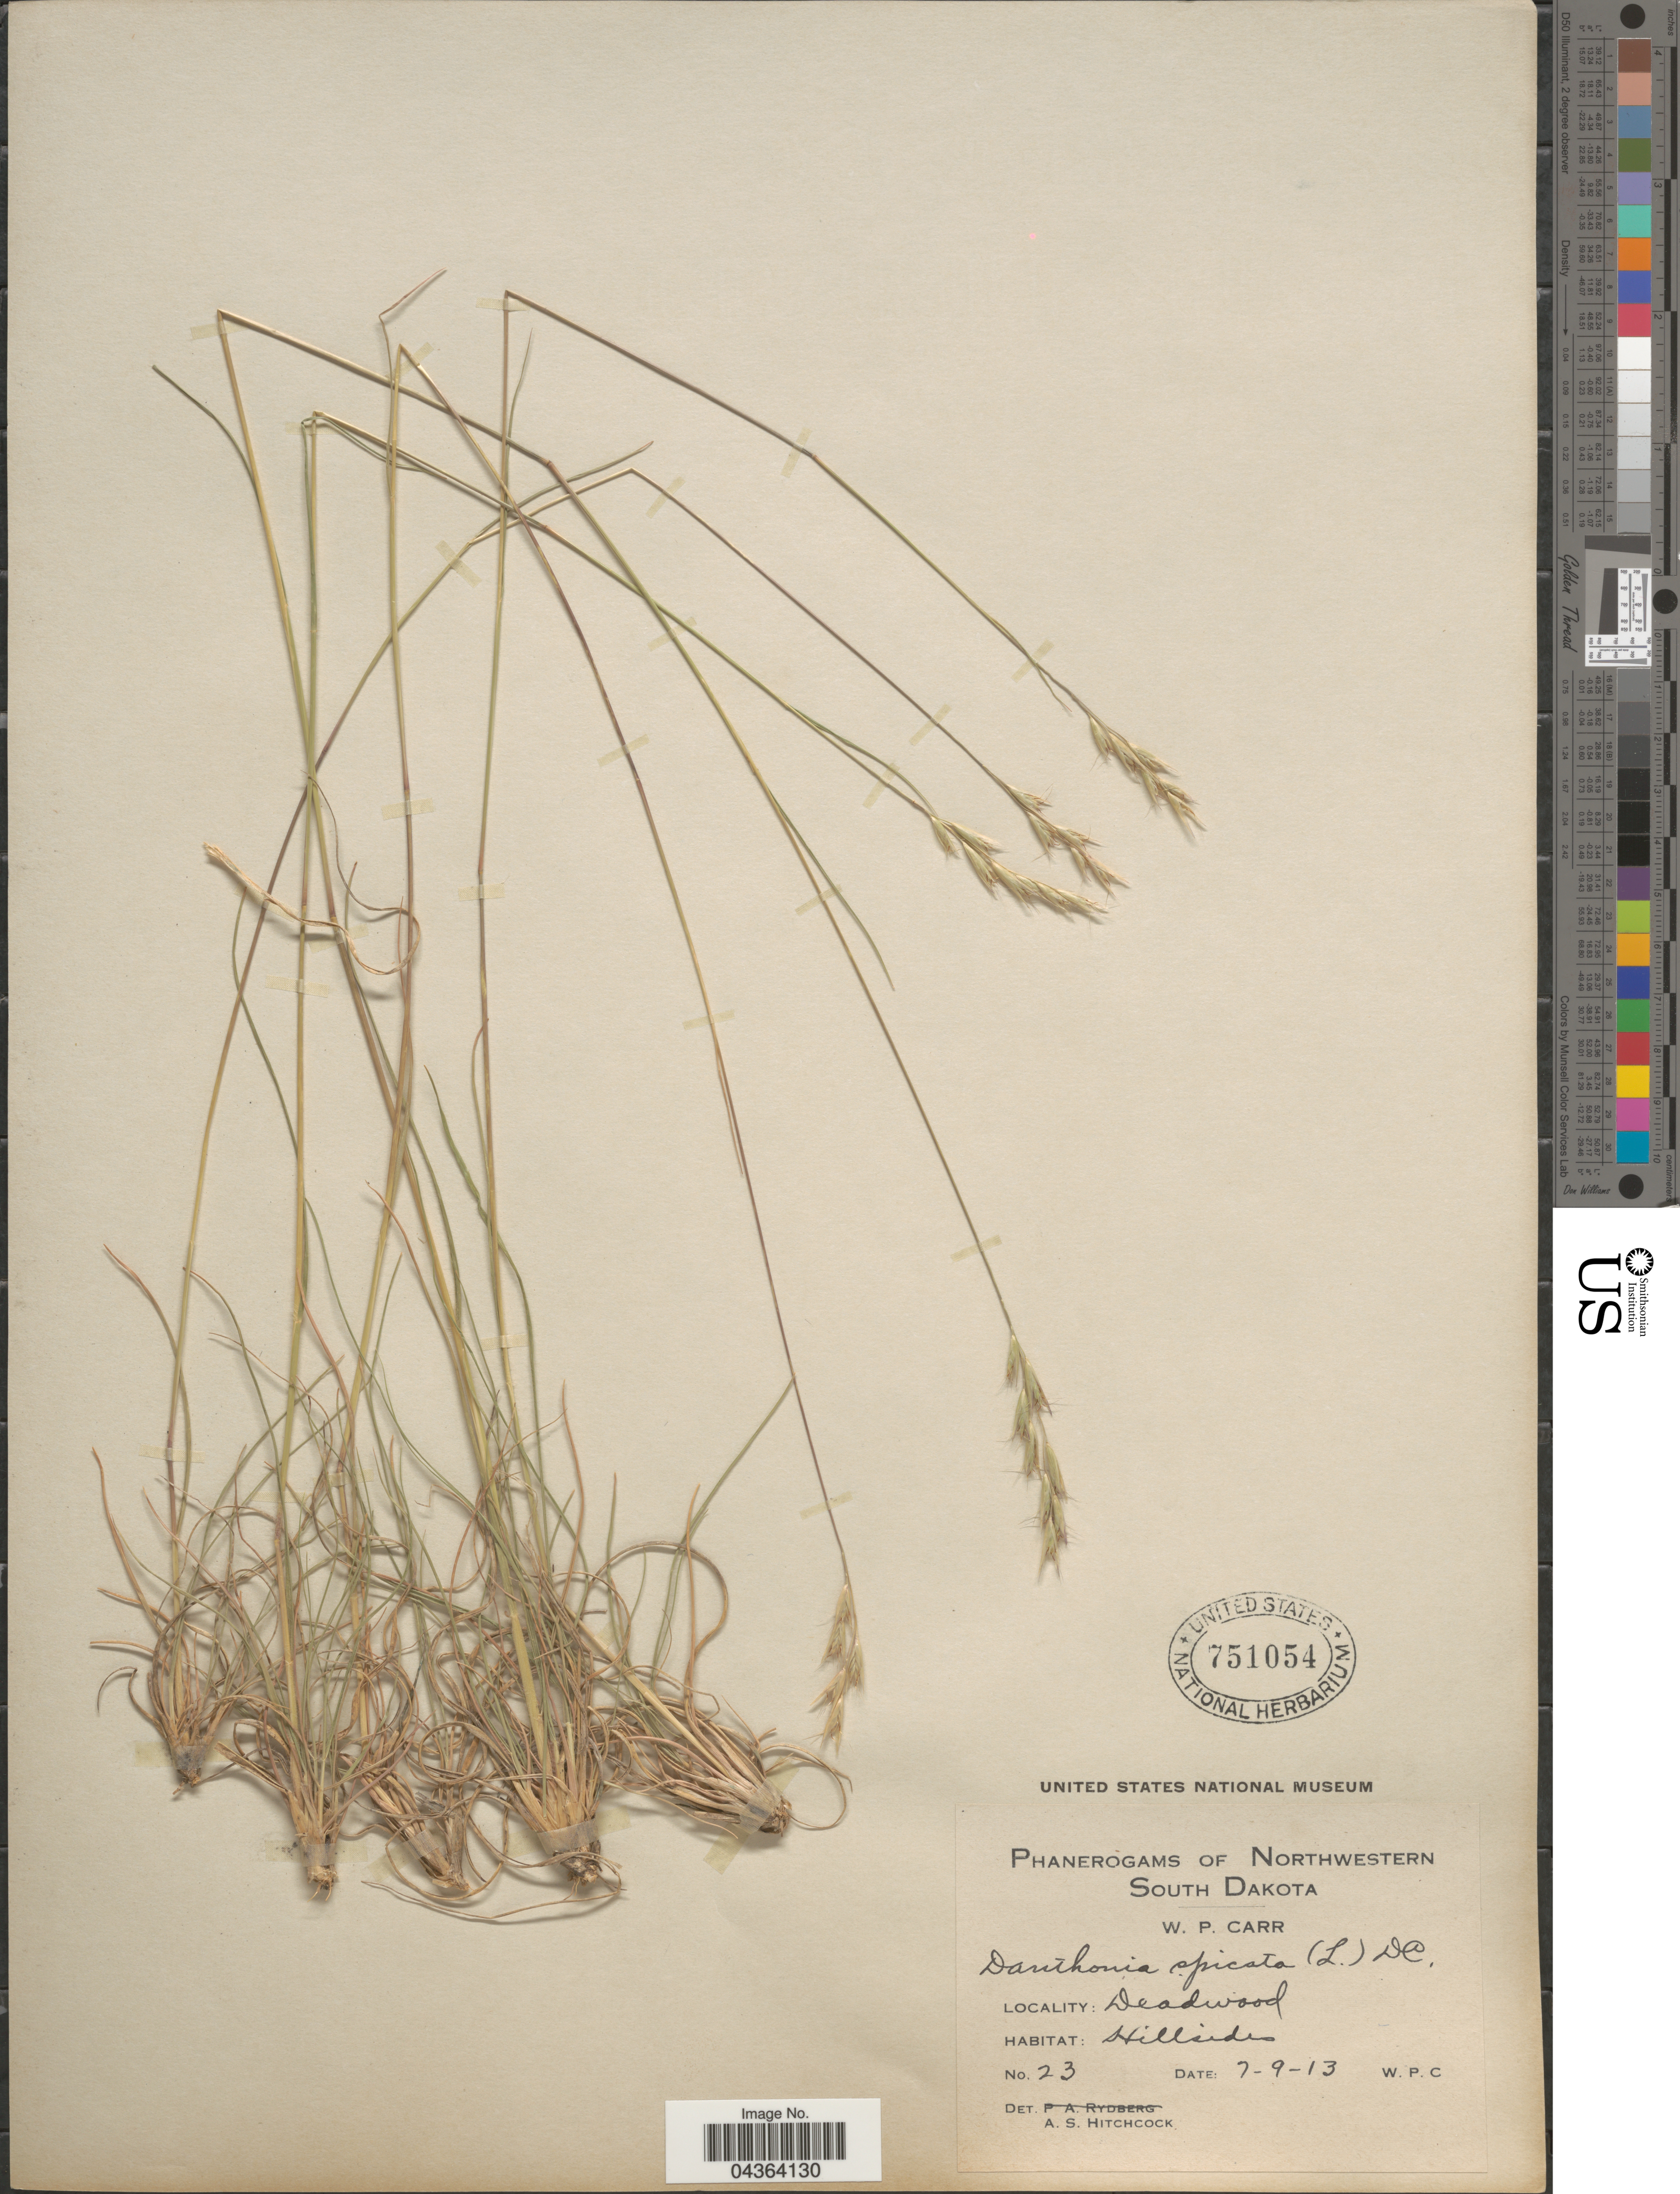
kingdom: Plantae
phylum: Tracheophyta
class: Liliopsida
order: Poales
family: Poaceae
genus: Danthonia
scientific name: Danthonia spicata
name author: (L.) P. Beauv. ex Roem. & Schult.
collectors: W. Carr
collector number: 23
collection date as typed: Transcribed d/m/y: 9/7/13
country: United States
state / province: South Dakota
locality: Northwestern South Dakota. Deadwood.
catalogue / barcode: US 751054